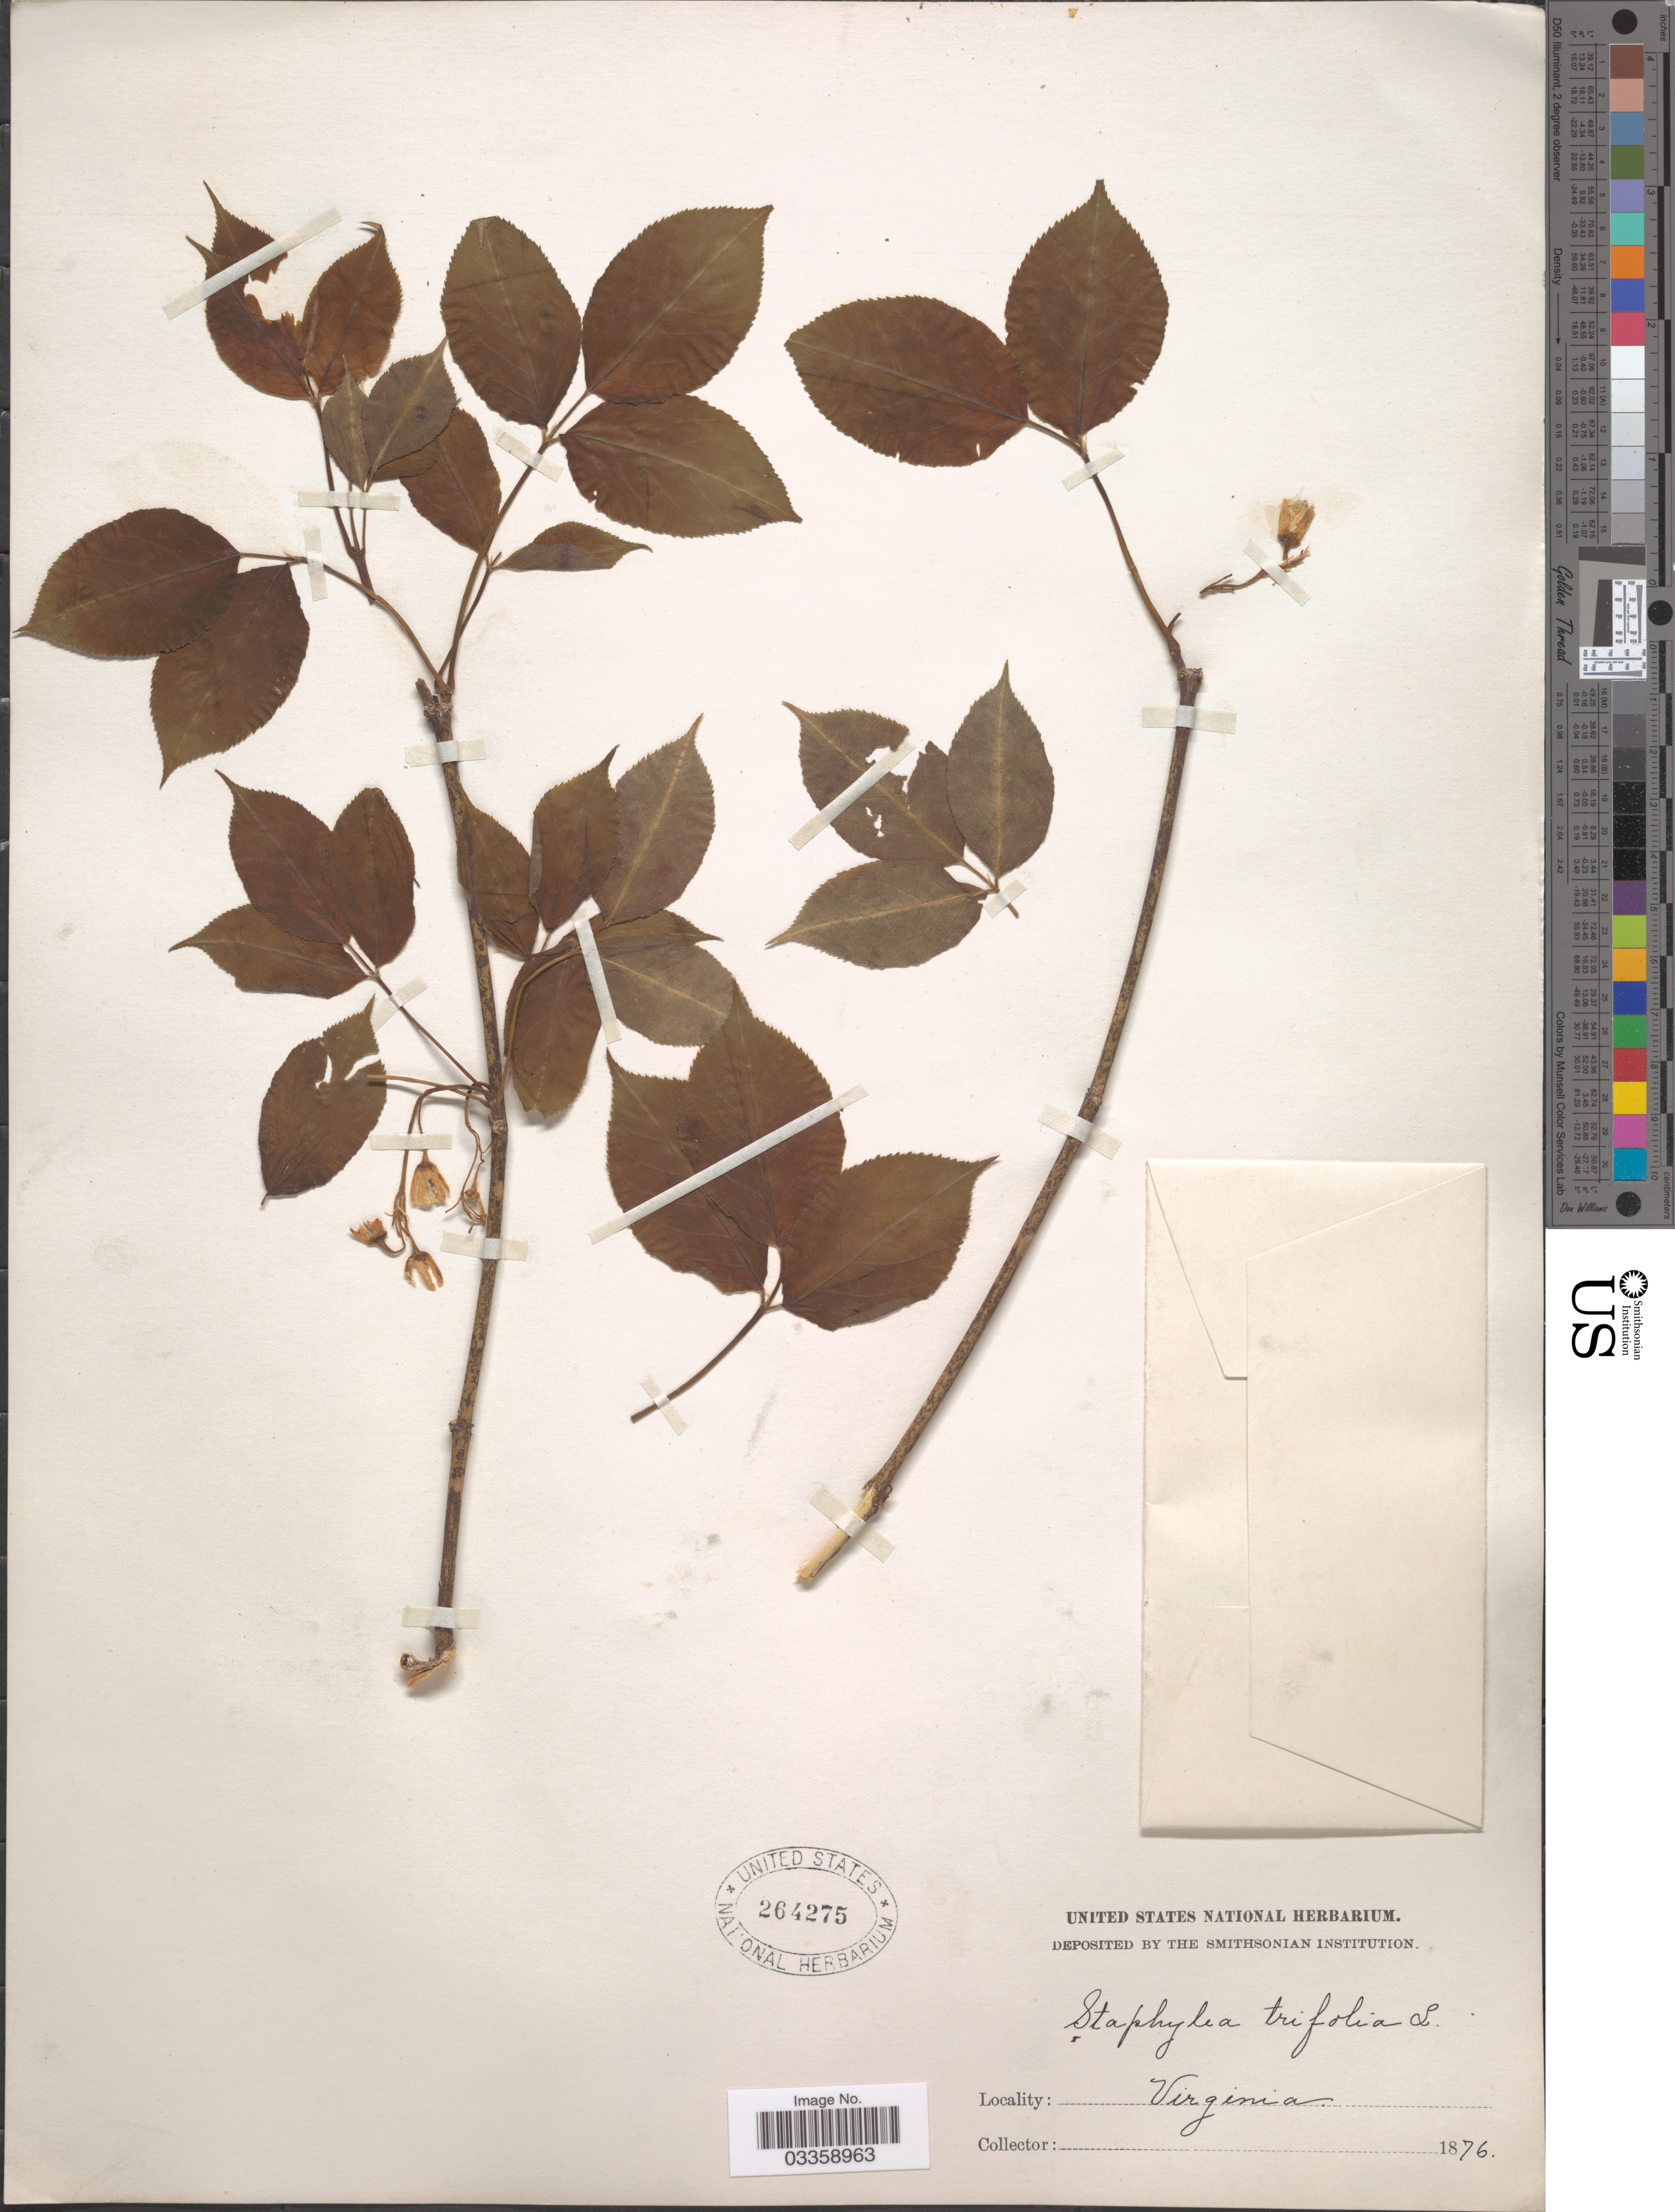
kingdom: Plantae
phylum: Tracheophyta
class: Magnoliopsida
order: Crossosomatales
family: Staphyleaceae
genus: Staphylea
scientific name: Staphylea trifolia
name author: L.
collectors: ex herb. United States National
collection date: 1876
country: United States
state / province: Virginia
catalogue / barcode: US 264275